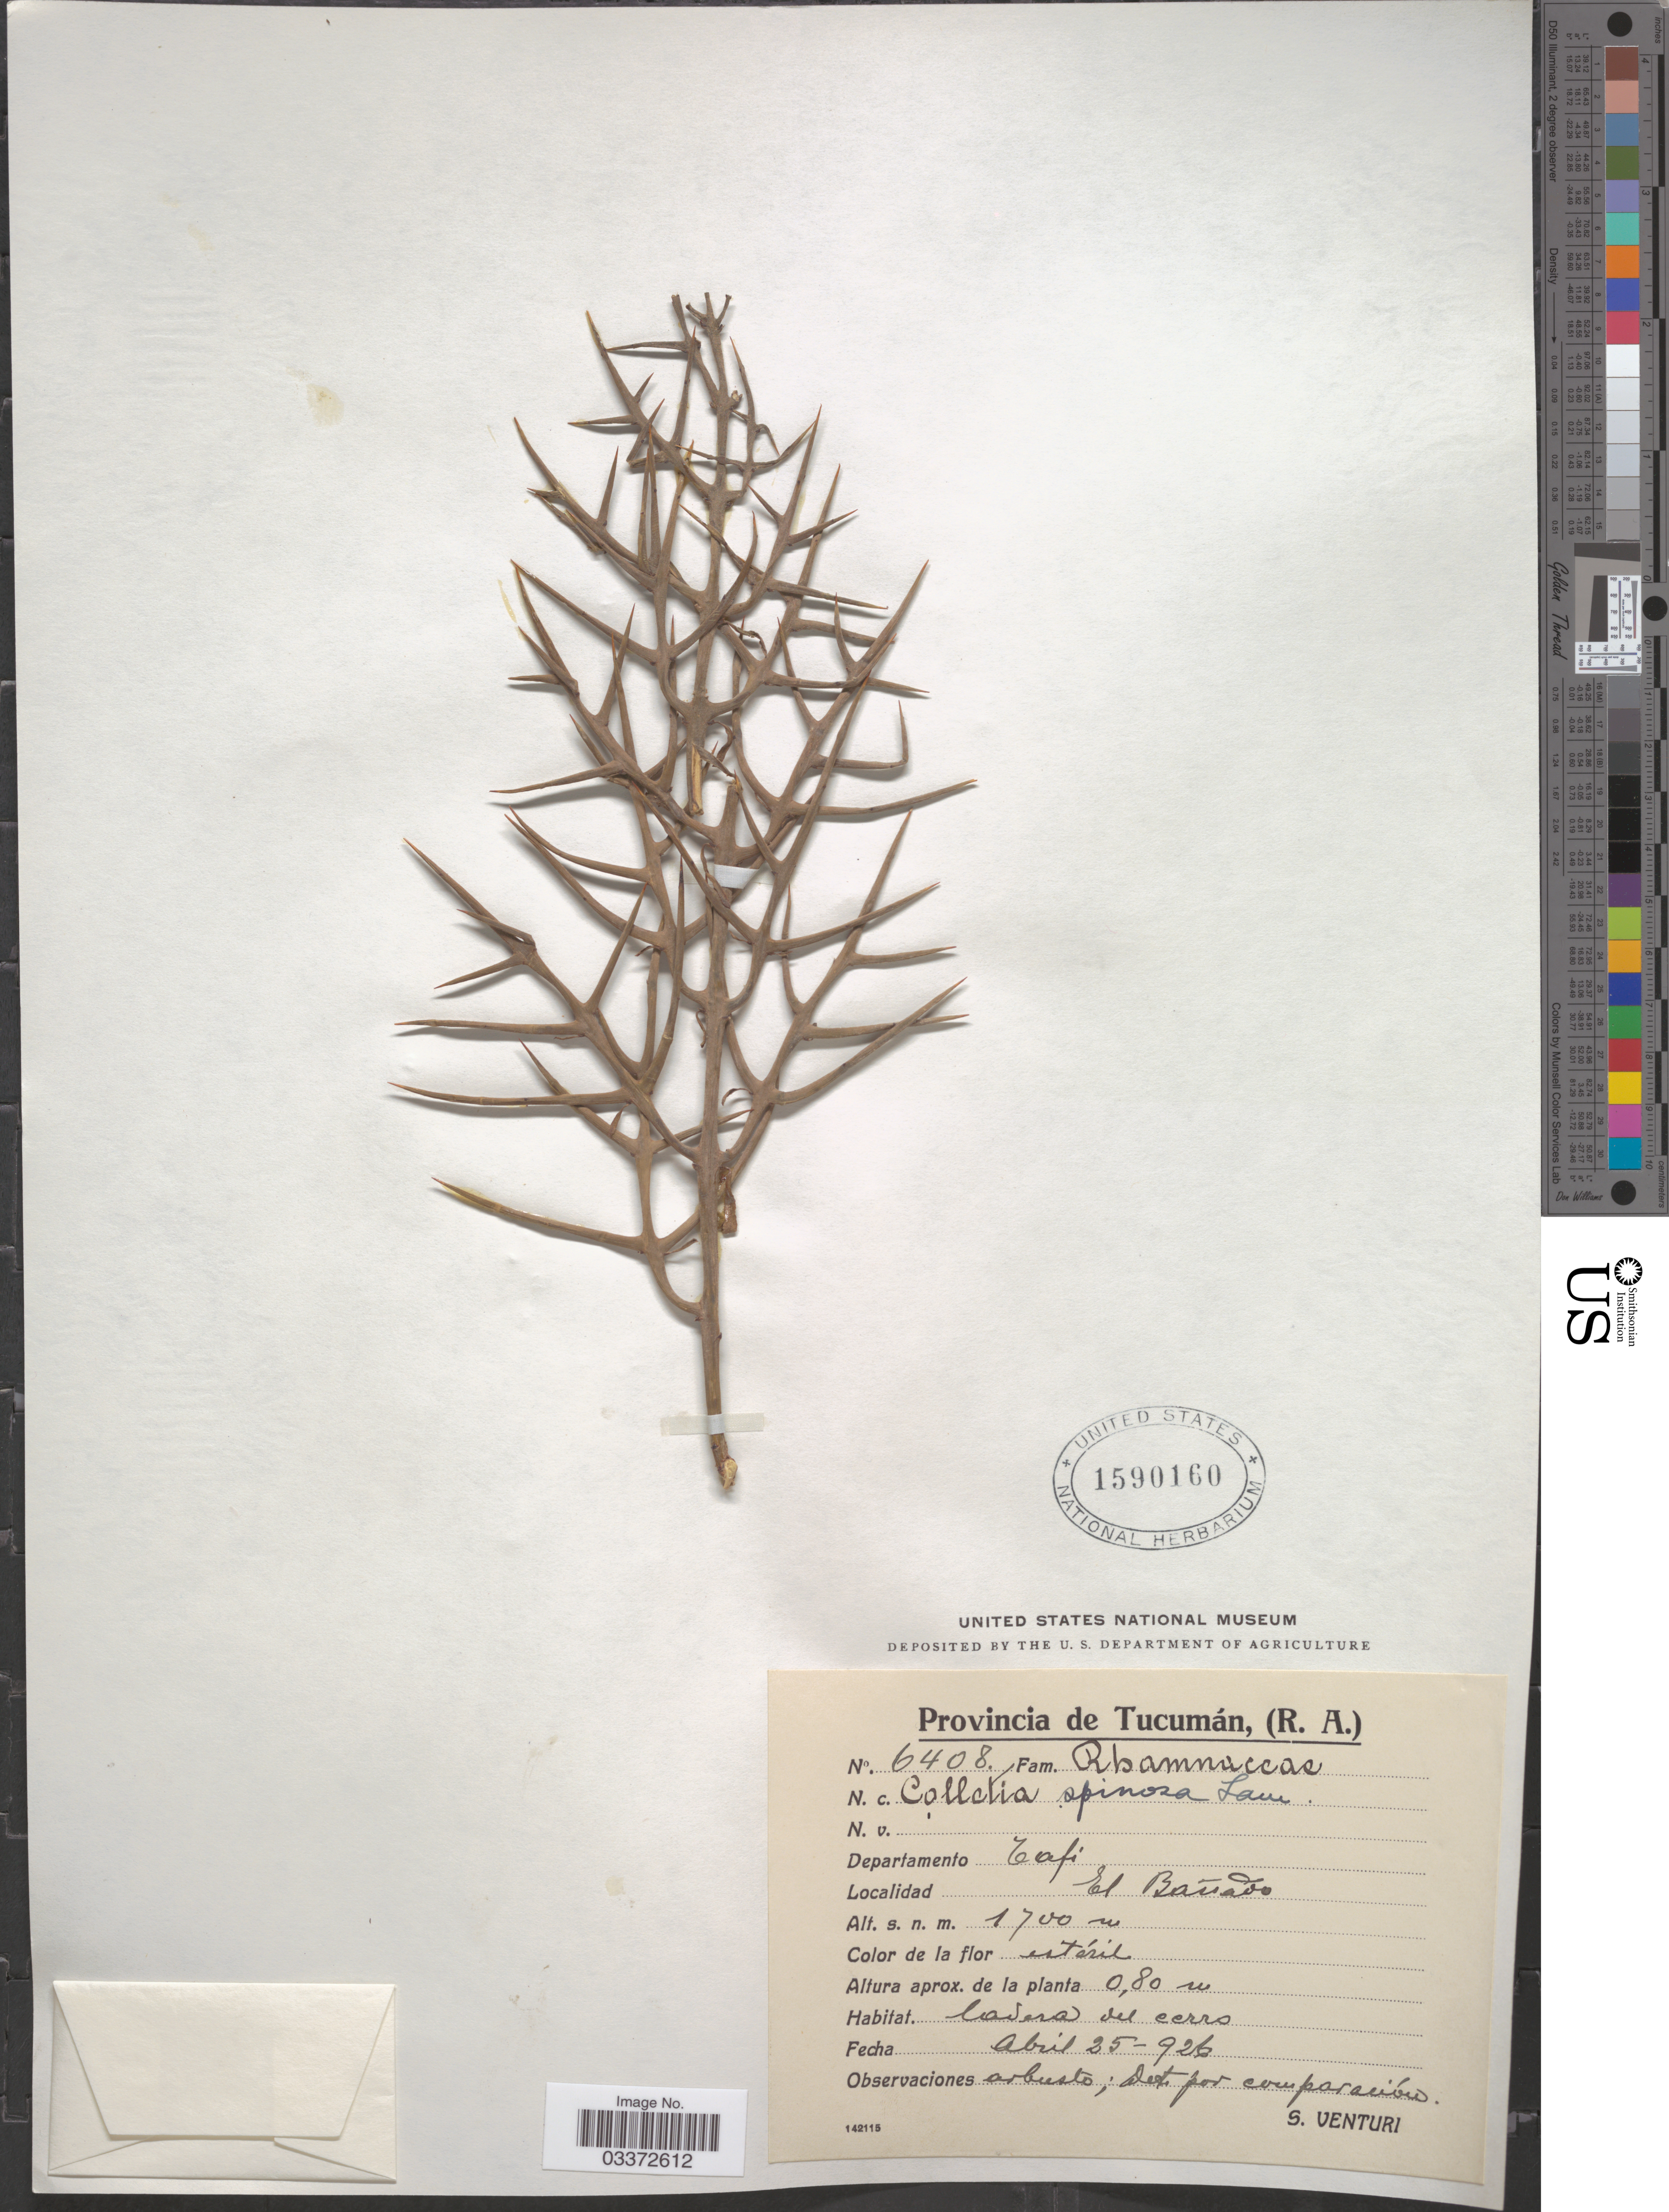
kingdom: Plantae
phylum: Tracheophyta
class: Magnoliopsida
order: Rosales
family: Rhamnaceae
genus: Colletia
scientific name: Colletia spinosa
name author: Lam.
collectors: S. Venturi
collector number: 6408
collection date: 1926-04-25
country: Argentina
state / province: Tucuman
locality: Departamento de Tafi. El Bañado.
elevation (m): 1700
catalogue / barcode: US 1590160